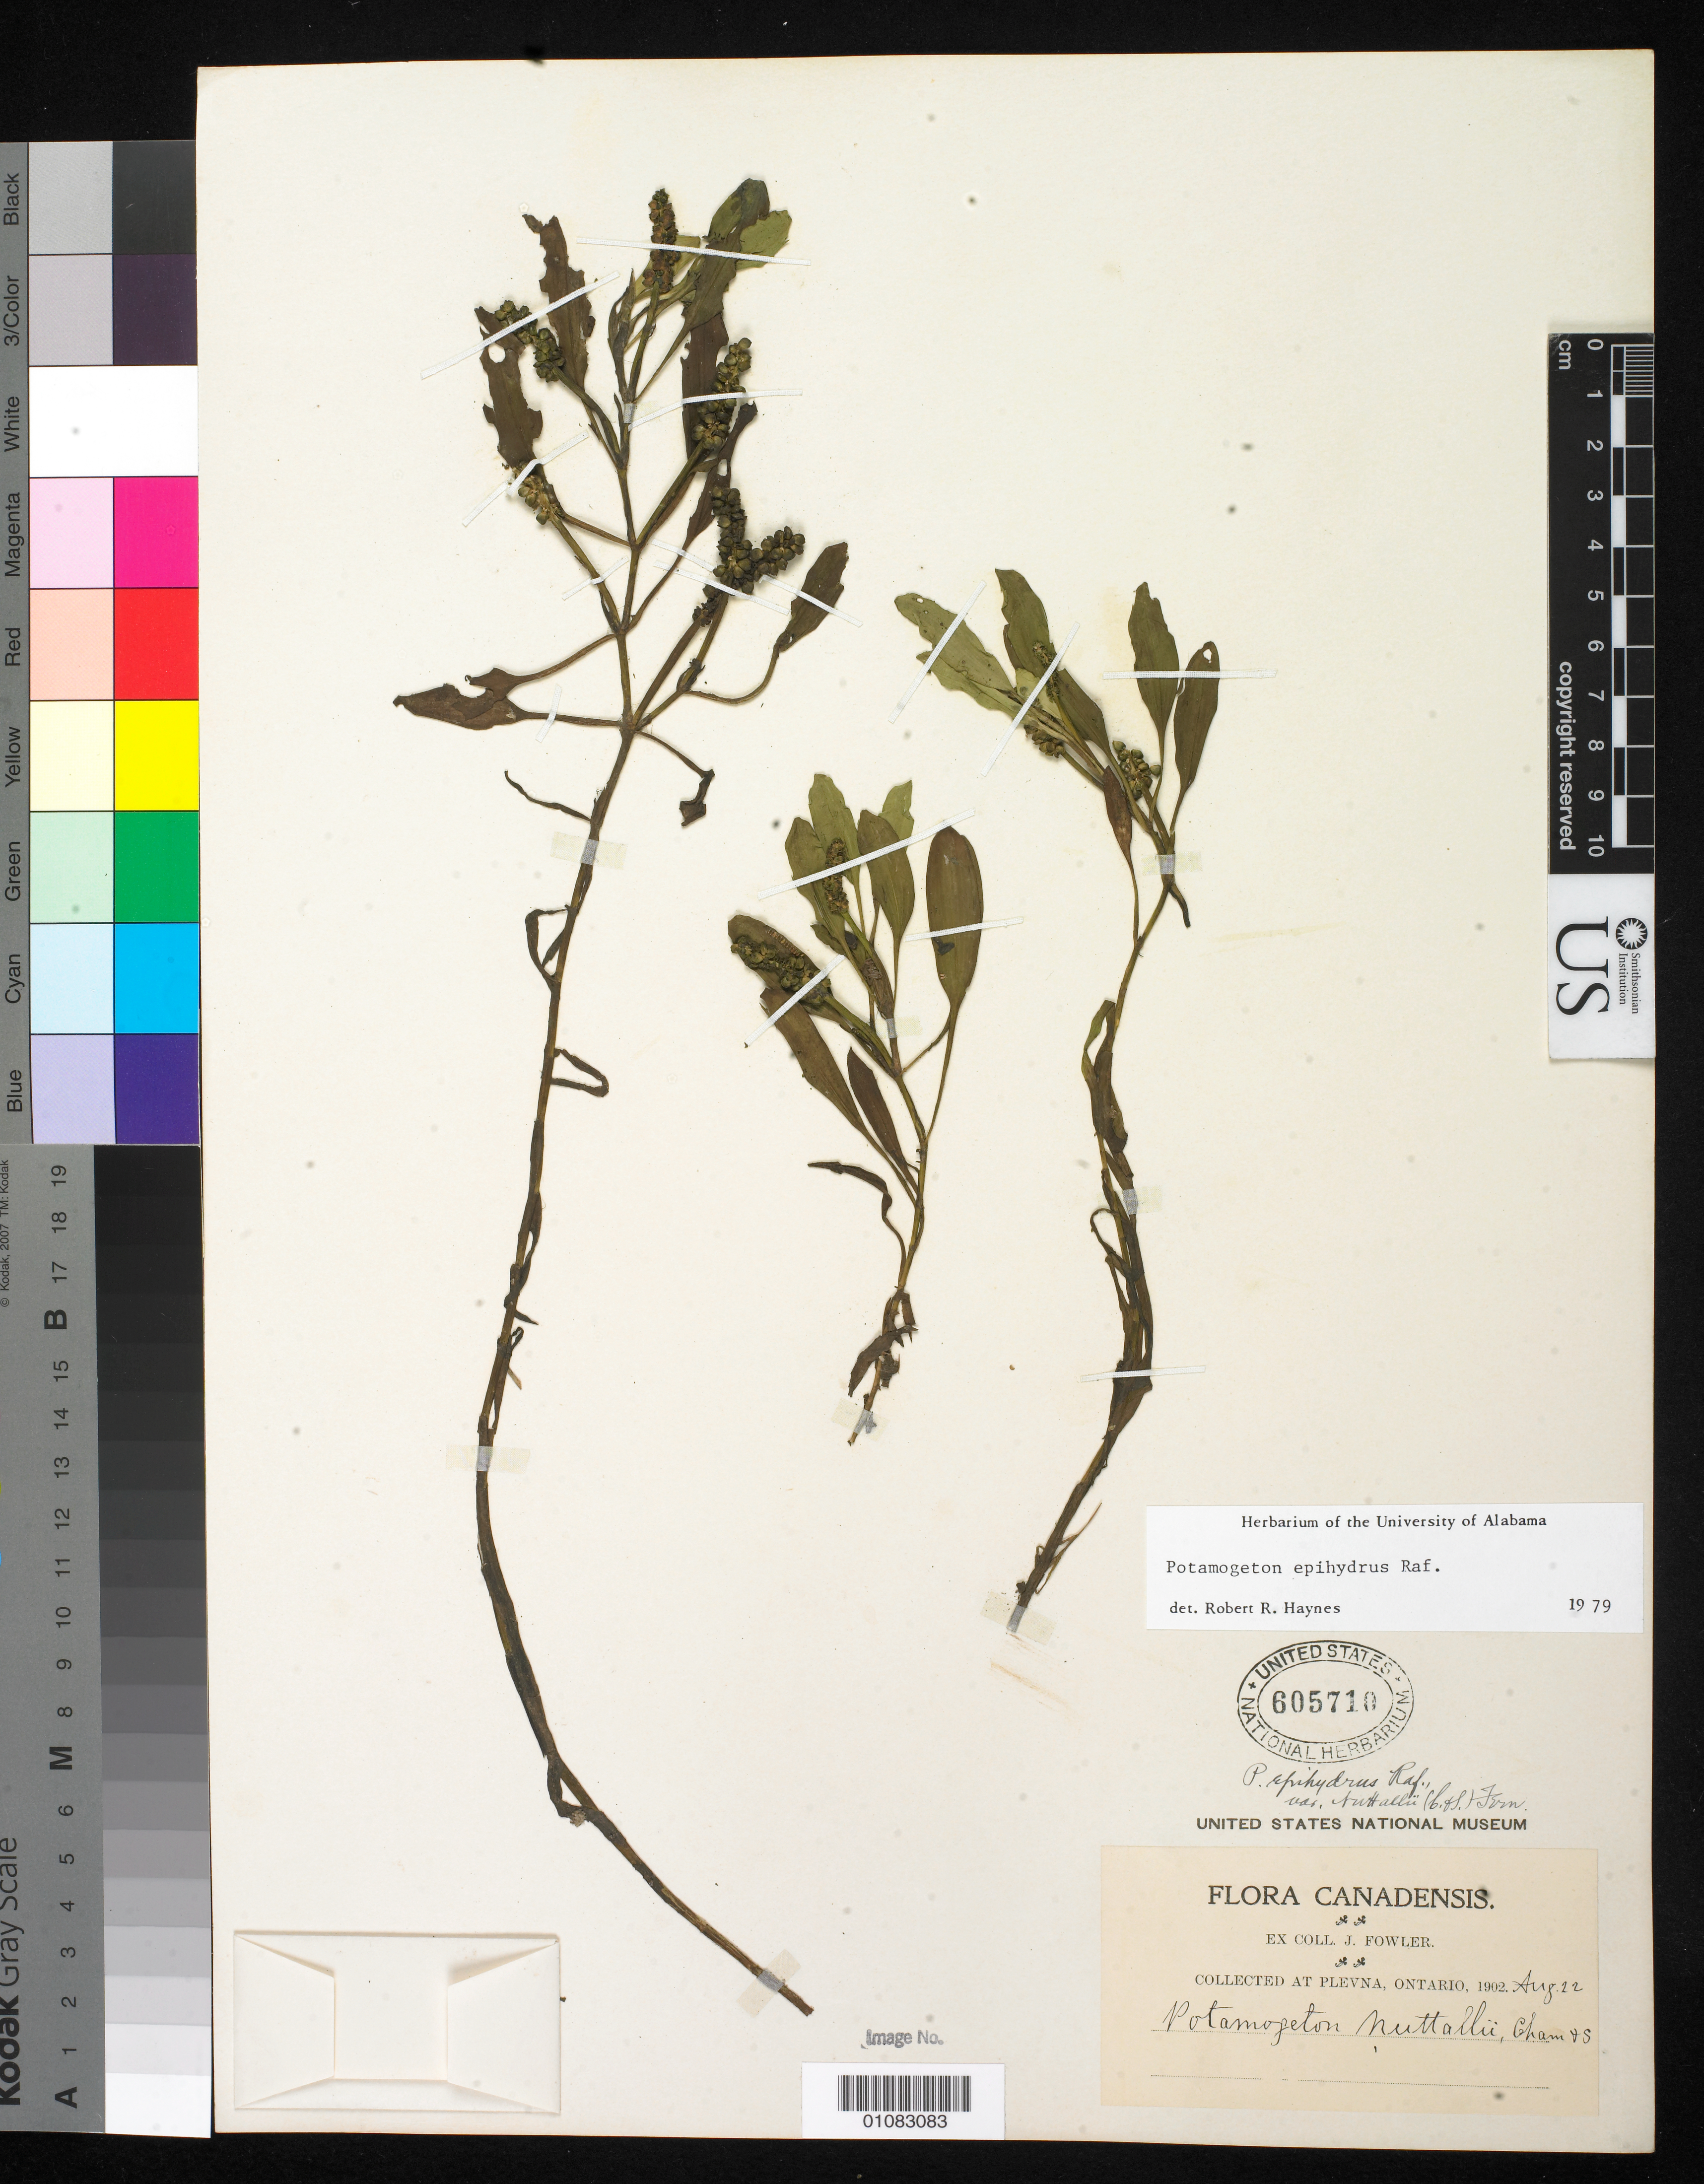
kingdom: Plantae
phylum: Tracheophyta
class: Liliopsida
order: Alismatales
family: Potamogetonaceae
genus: Potamogeton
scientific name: Potamogeton epihydrus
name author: Raf.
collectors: J. P. Fowler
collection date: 1902-08-22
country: Canada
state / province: Ontario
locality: Plevna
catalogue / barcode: US 605710